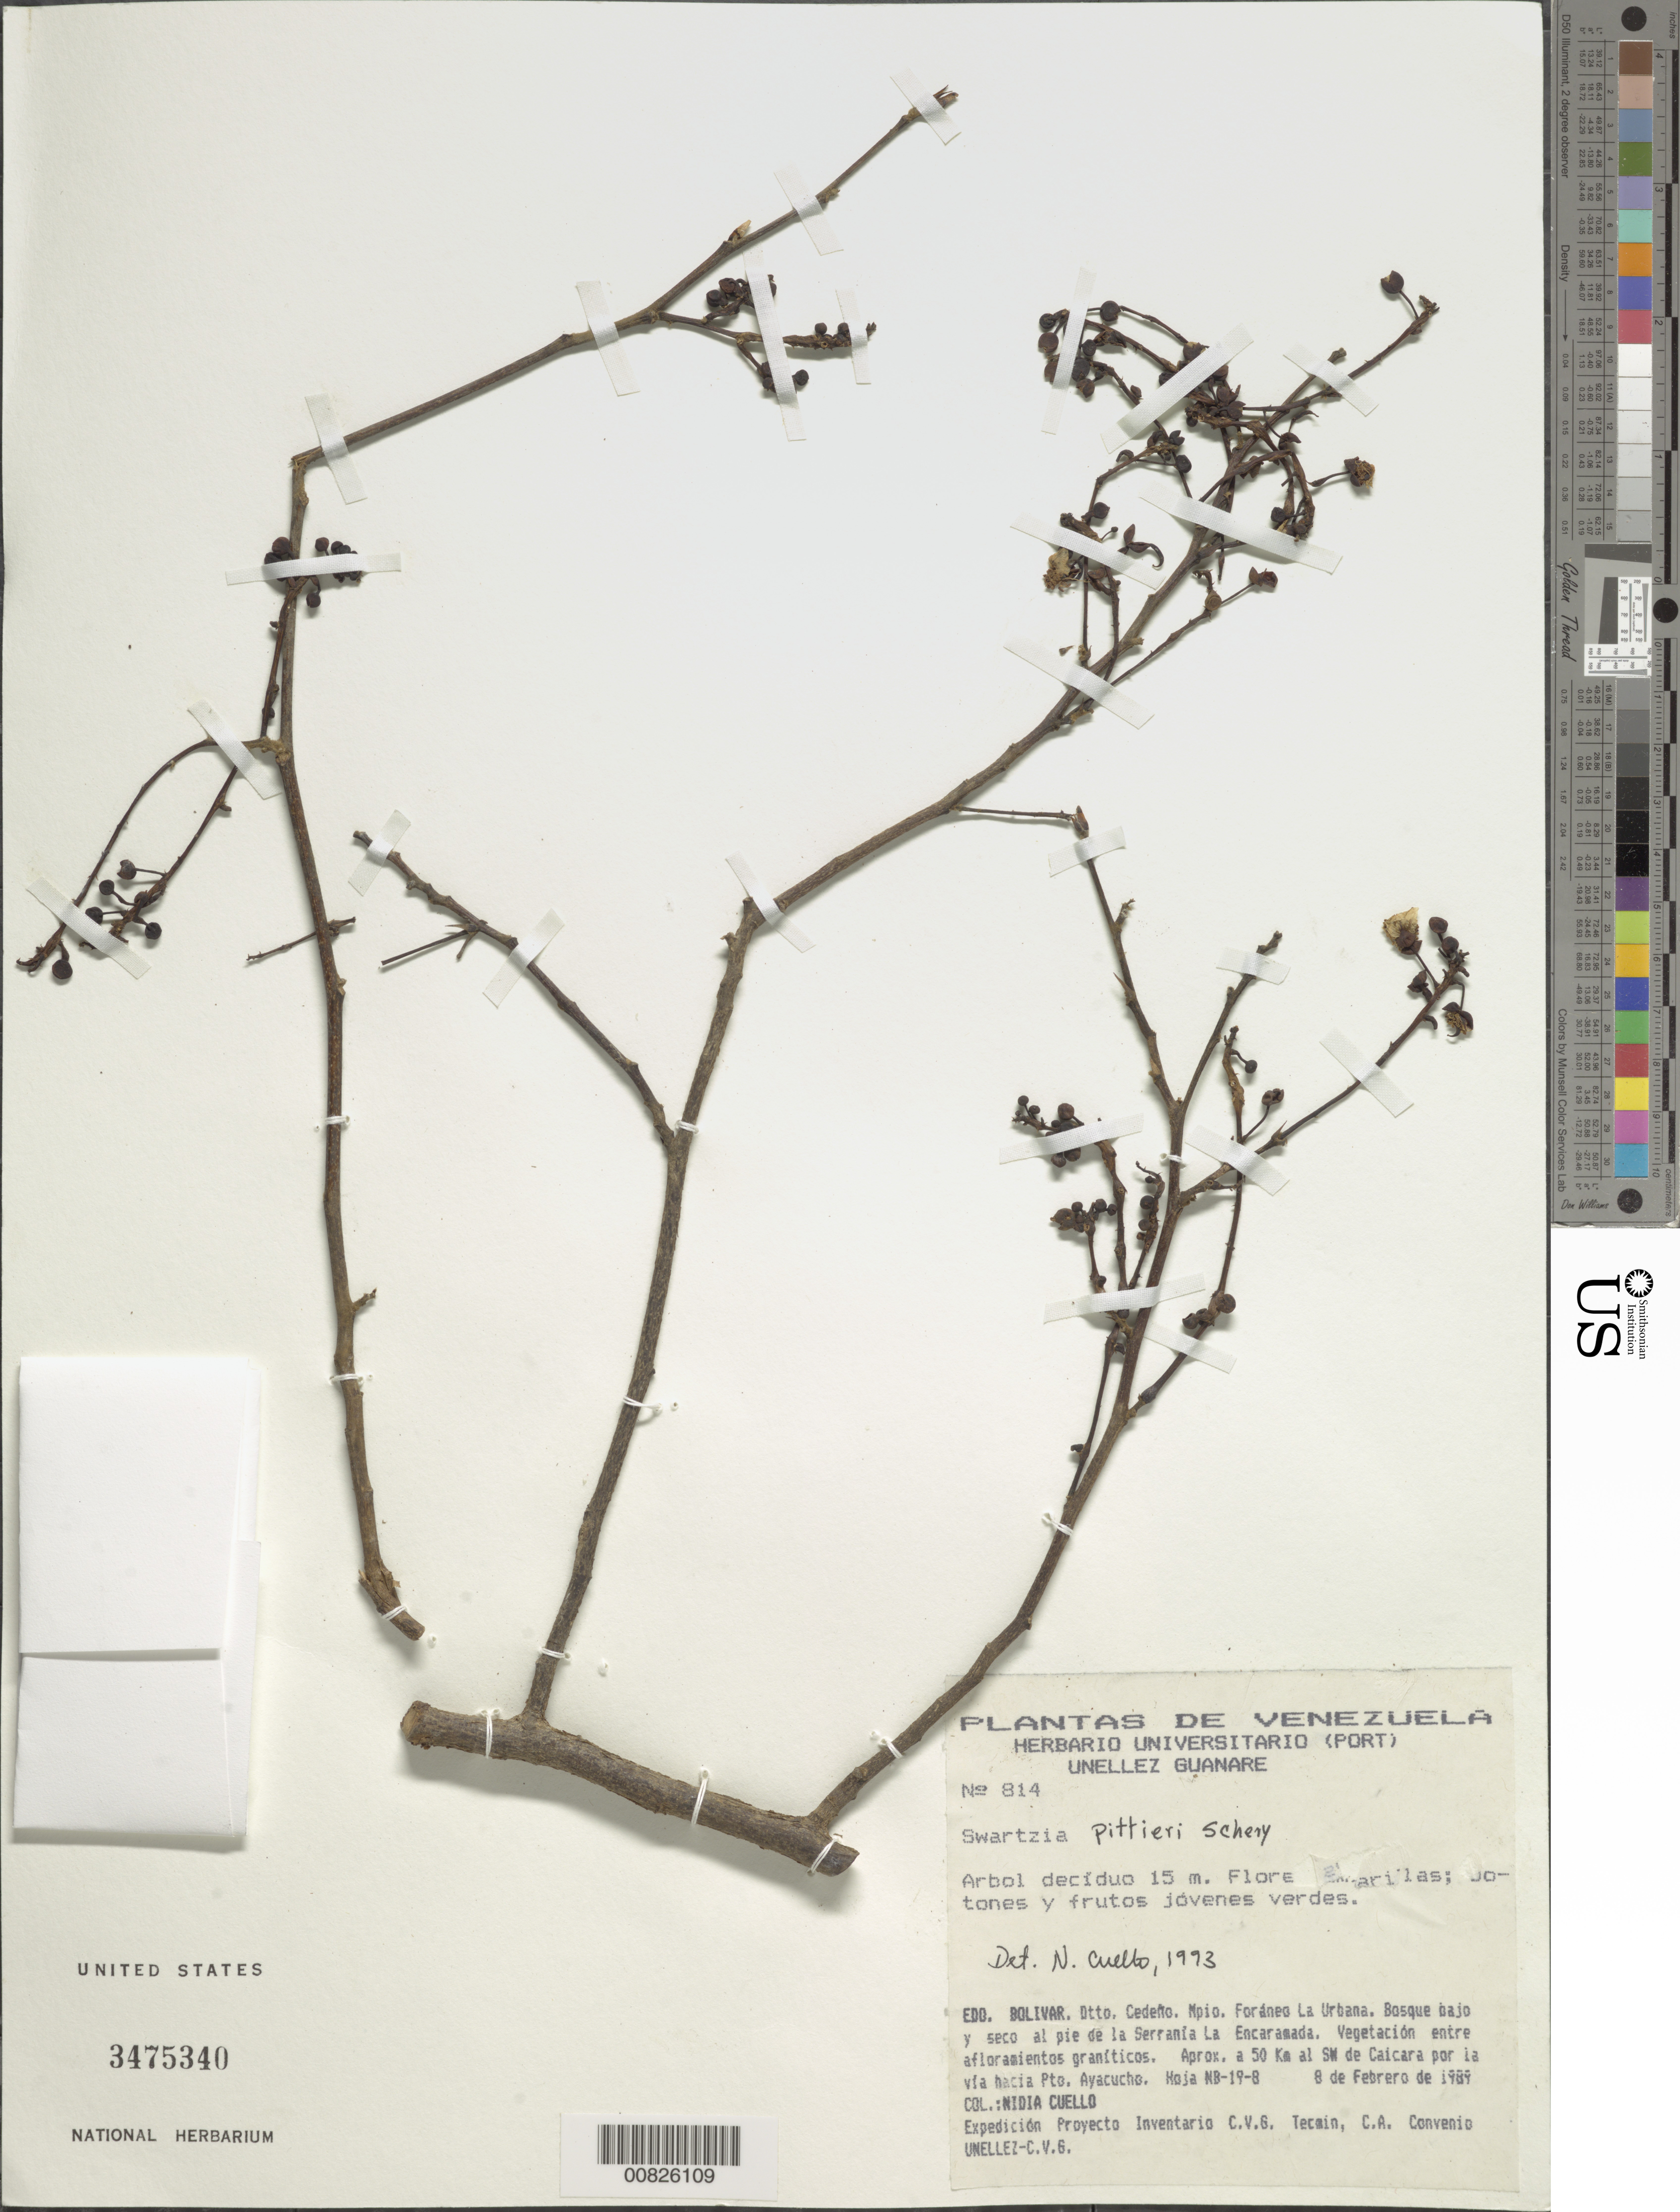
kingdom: Plantae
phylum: Tracheophyta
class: Magnoliopsida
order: Fabales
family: Fabaceae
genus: Swartzia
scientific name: Swartzia pittieri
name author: Schery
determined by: Cuello, Nidia L.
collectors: N. L. Cuello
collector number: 814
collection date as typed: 8-Feb-89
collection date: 1989-02-08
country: Venezuela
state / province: Bolívar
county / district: Cedeño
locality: Mun. Foráneo La Urbana, Serrania La Encaramada, 50 km SW Caicara por la via hacia Pto. Ayacucho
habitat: Bosque bajo y seco, vegetación entre afloramientos graniticos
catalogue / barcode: US 3475340